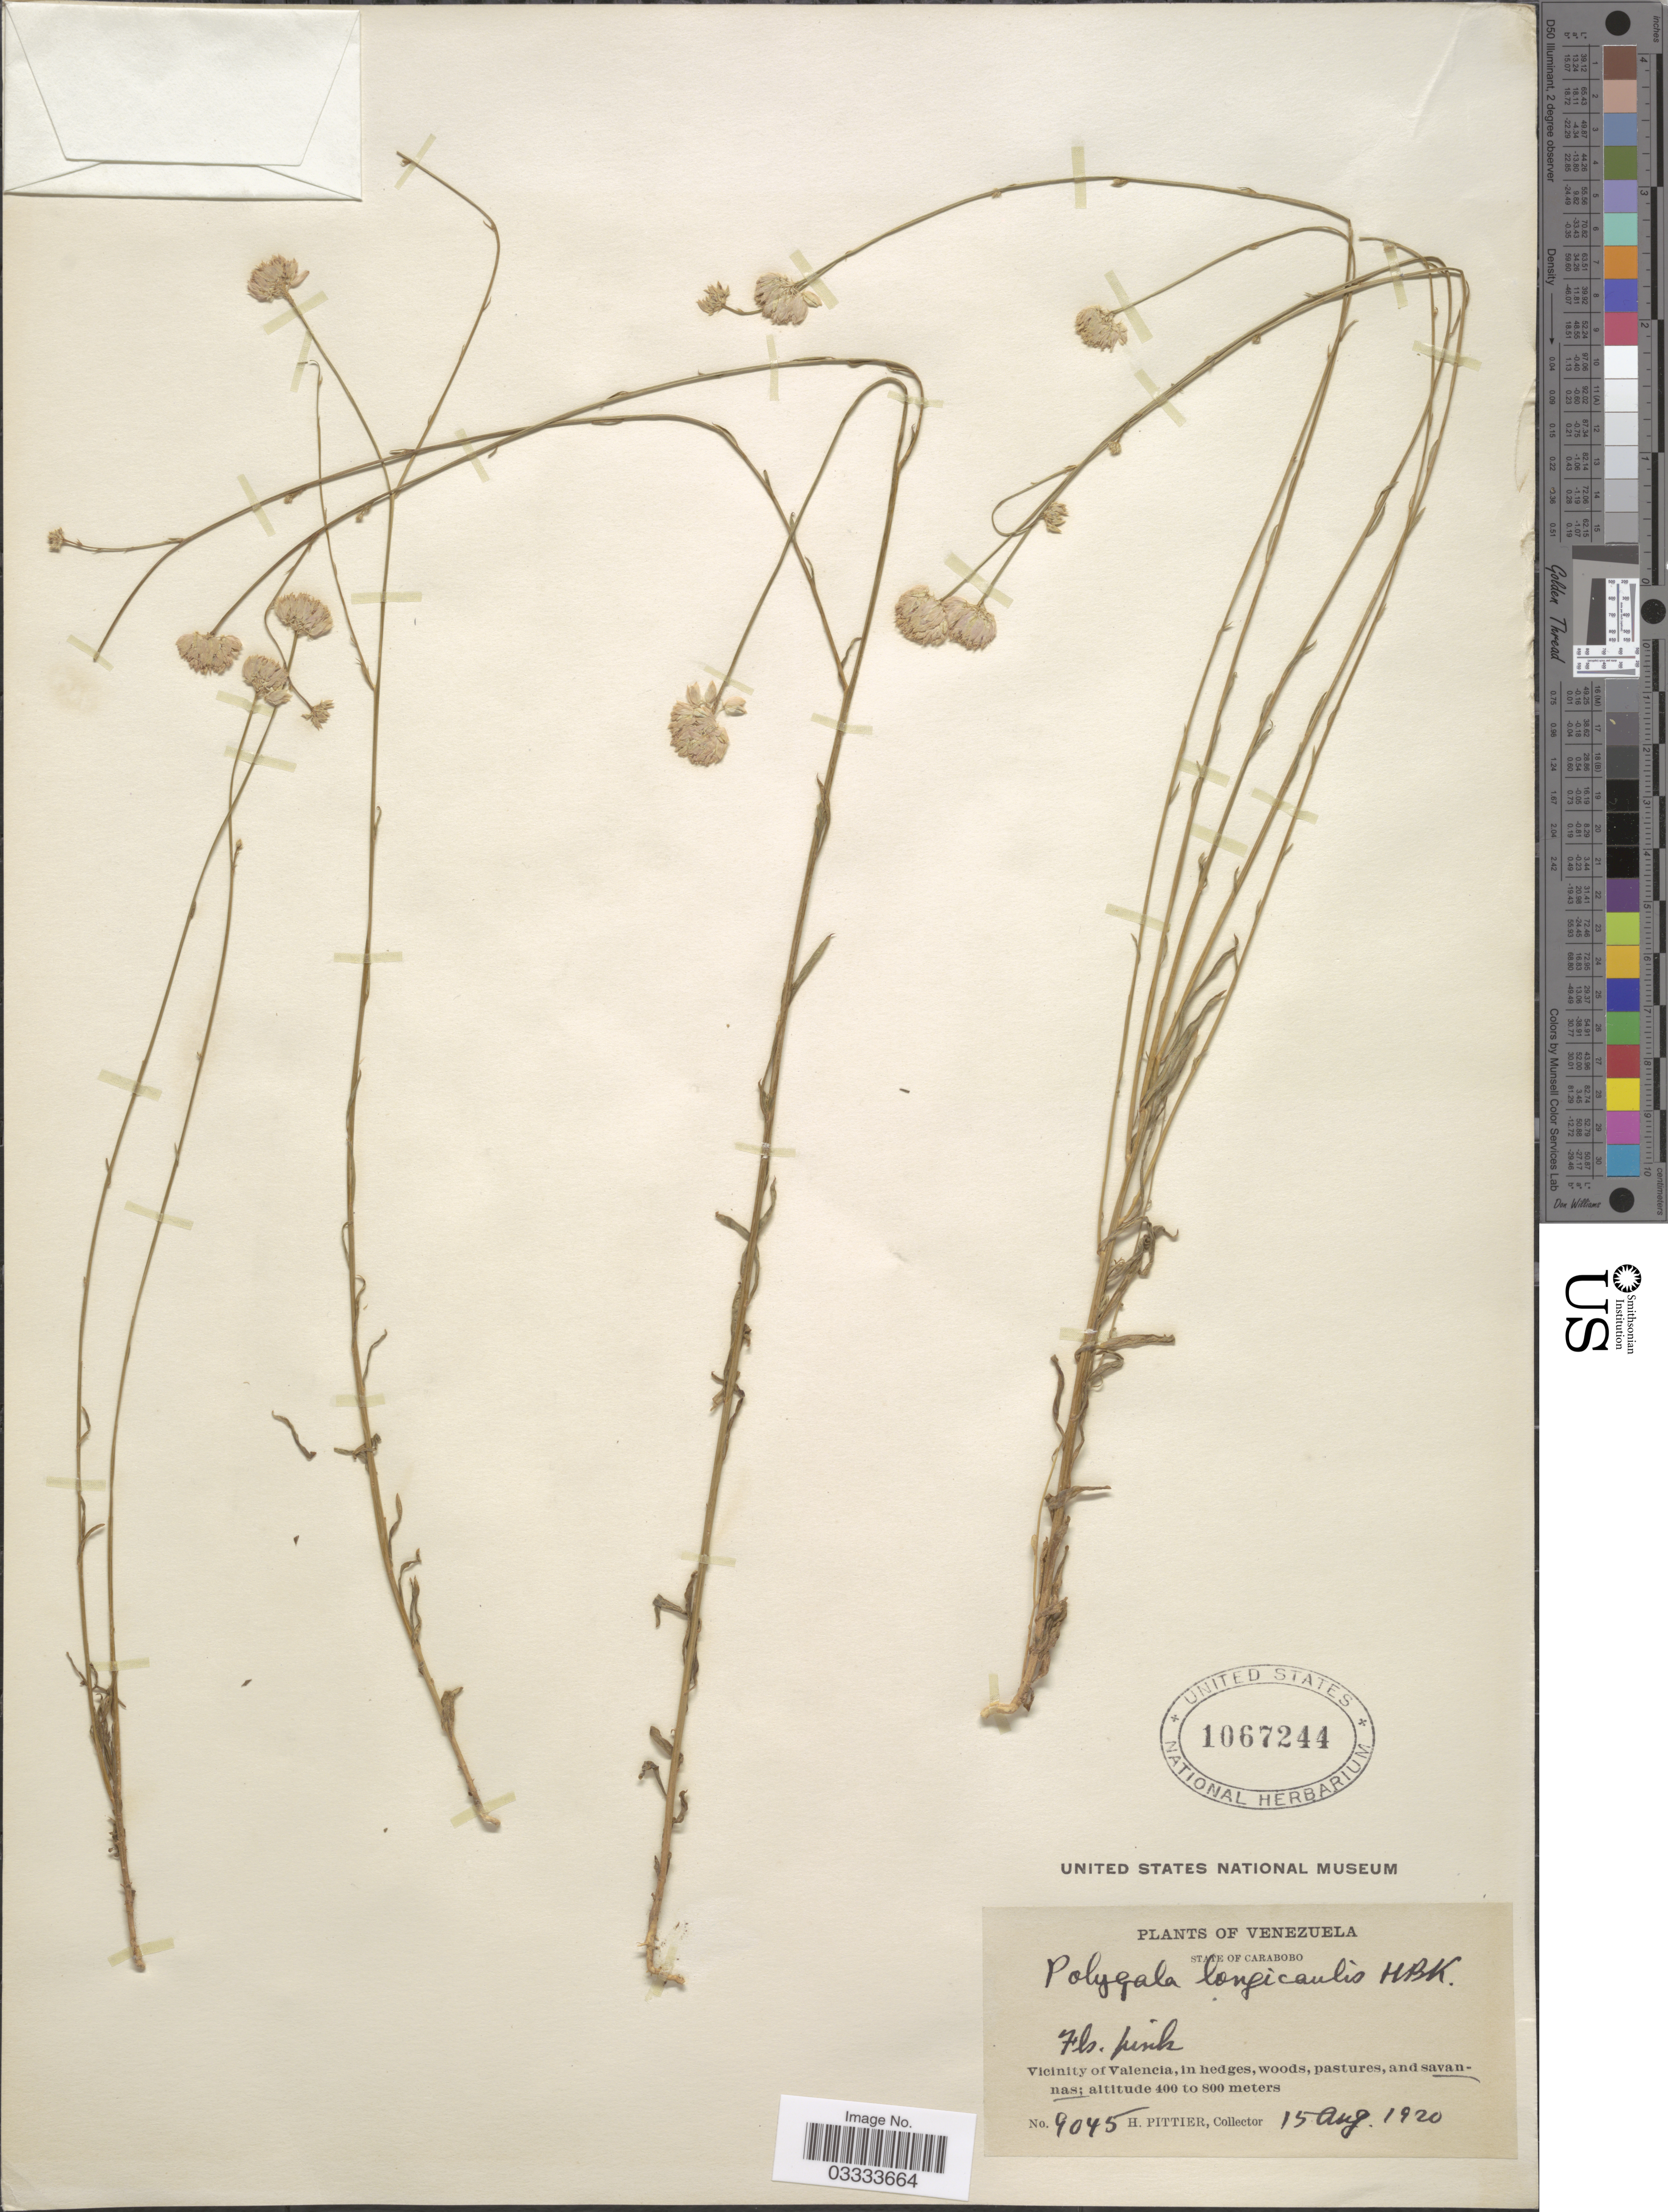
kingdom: Plantae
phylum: Tracheophyta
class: Magnoliopsida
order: Fabales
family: Polygalaceae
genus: Polygala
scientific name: Polygala longicaulis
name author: Kunth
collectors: H. F. Pittier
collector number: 9045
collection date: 1920-08-15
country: Venezuela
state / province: Carabobo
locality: Vicinity of Valencia.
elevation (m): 400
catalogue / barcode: US 1067244